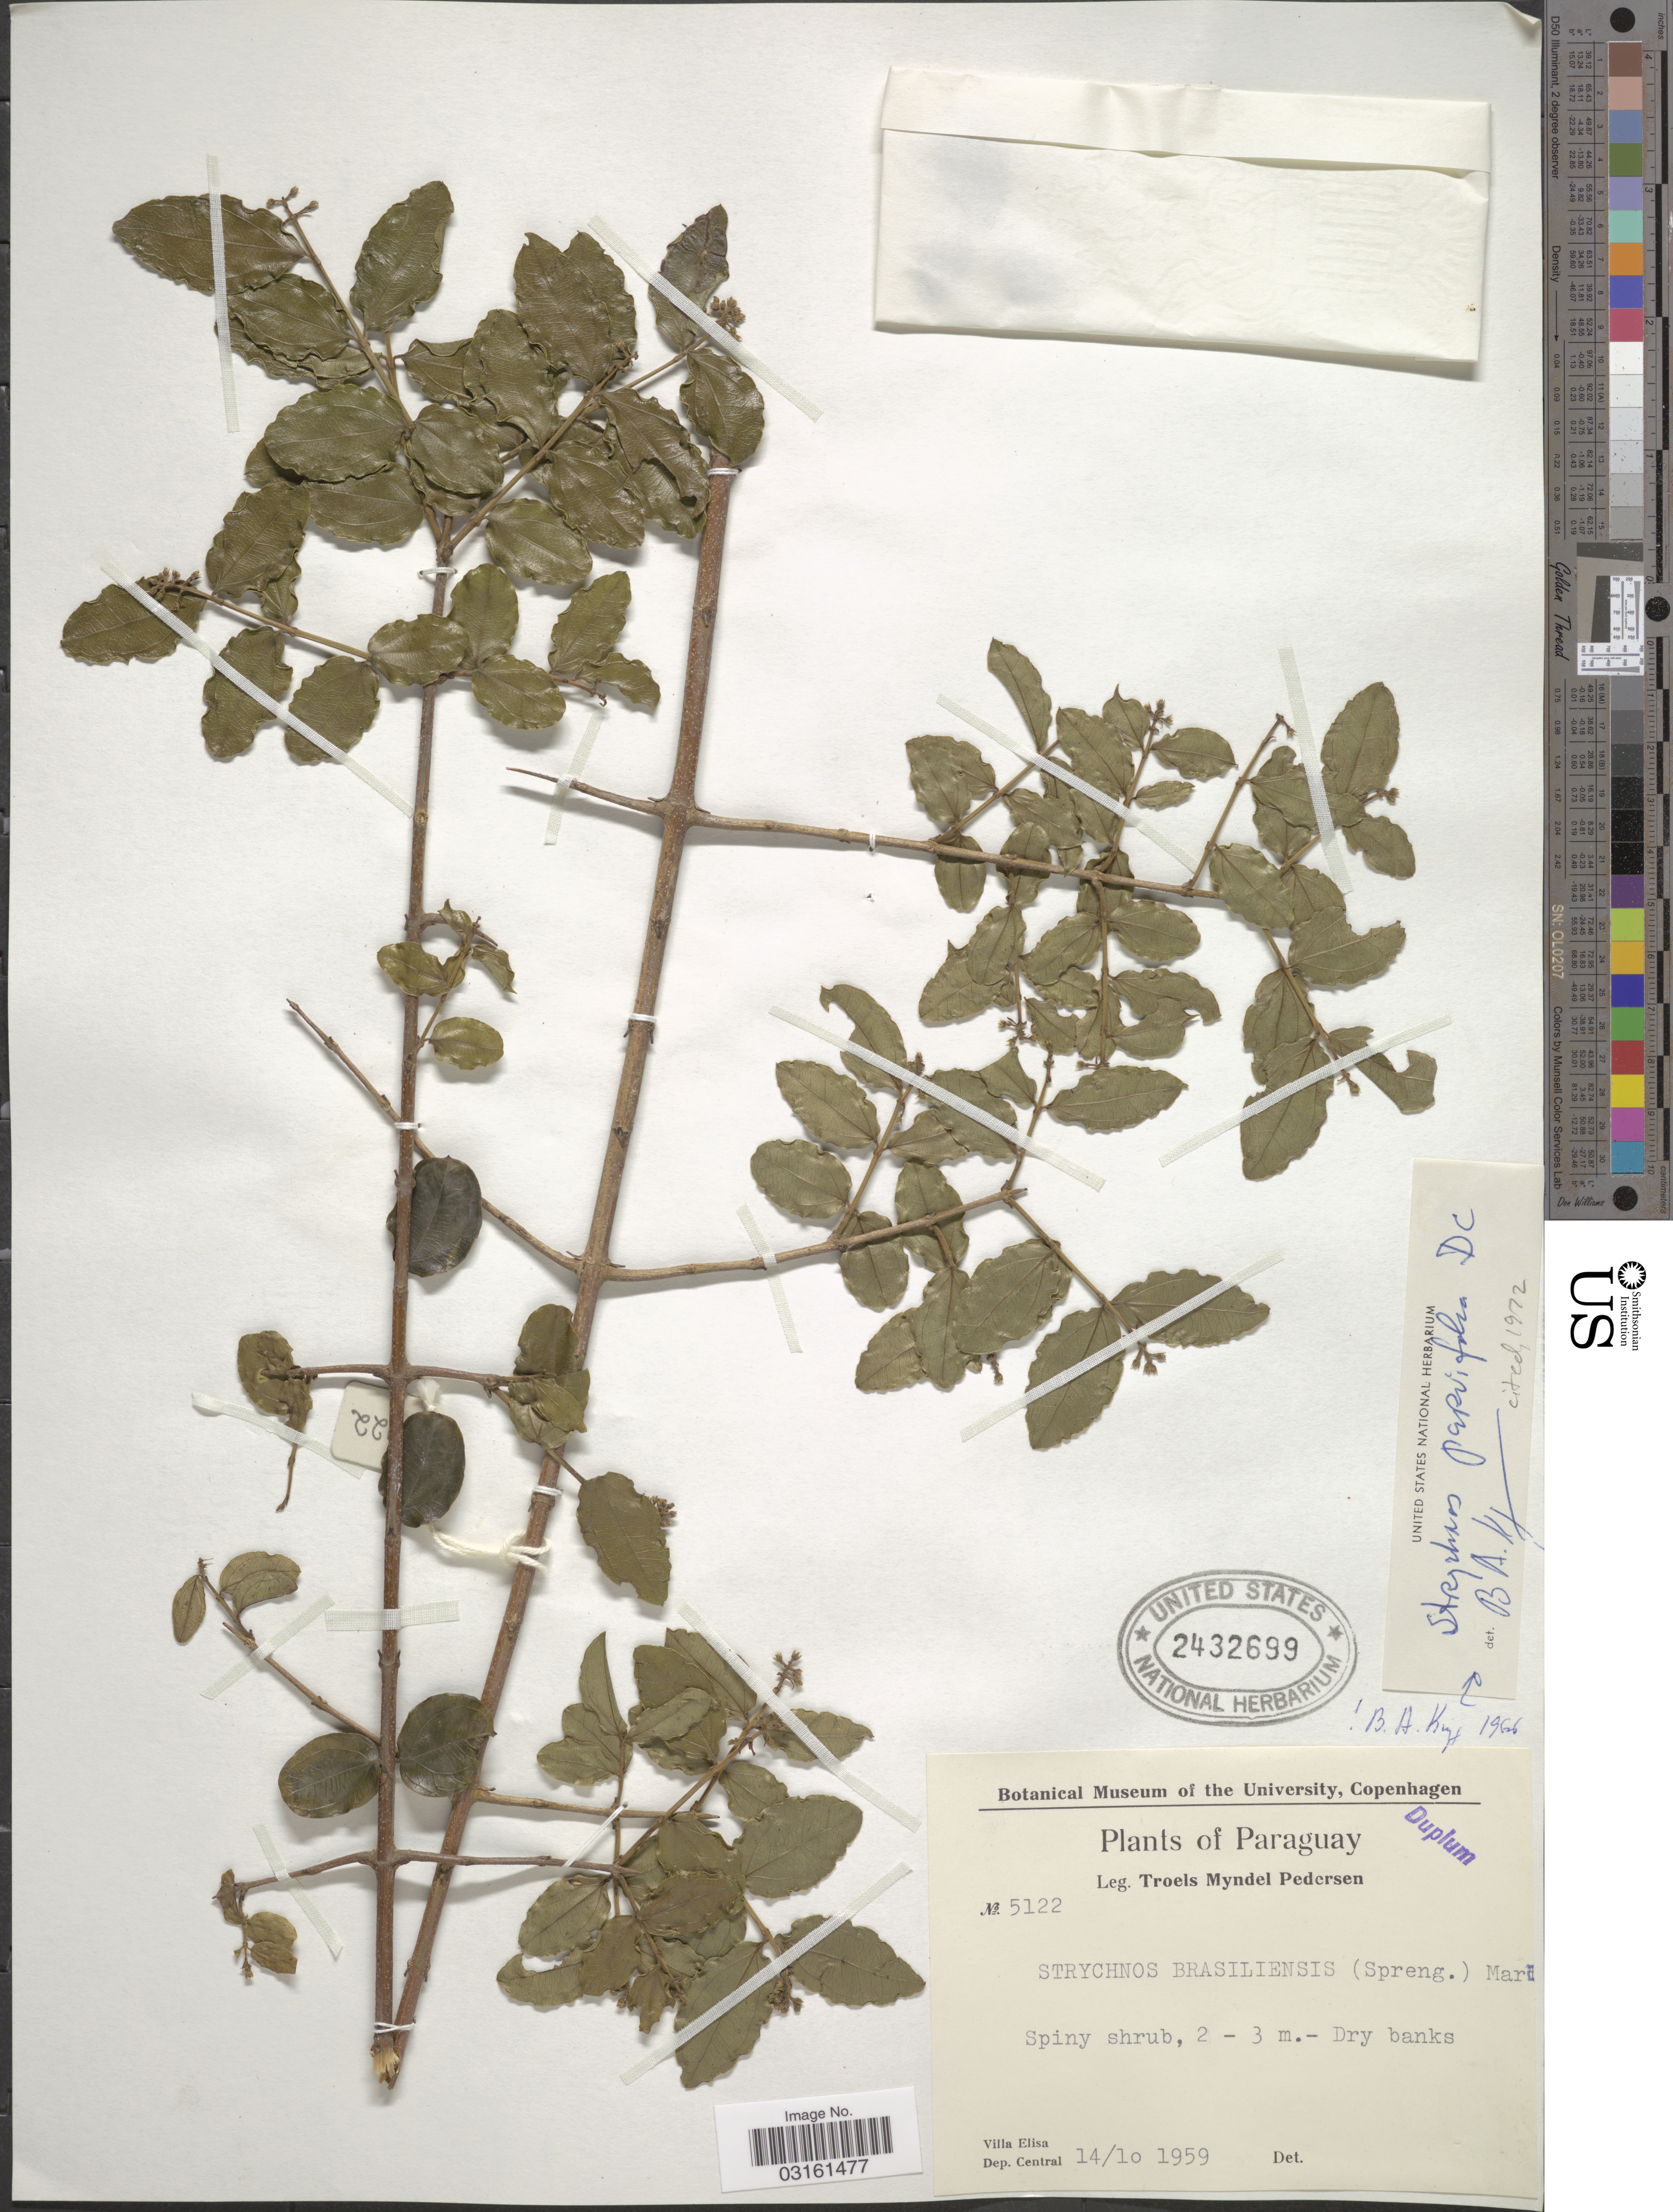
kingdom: Plantae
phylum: Tracheophyta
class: Magnoliopsida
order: Gentianales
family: Loganiaceae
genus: Strychnos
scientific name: Strychnos parvifolia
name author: A. DC.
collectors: T. Pederson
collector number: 5122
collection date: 1959-10-14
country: Paraguay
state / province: Central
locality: Villa Elisa, Dep. Central.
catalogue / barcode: US 2432699